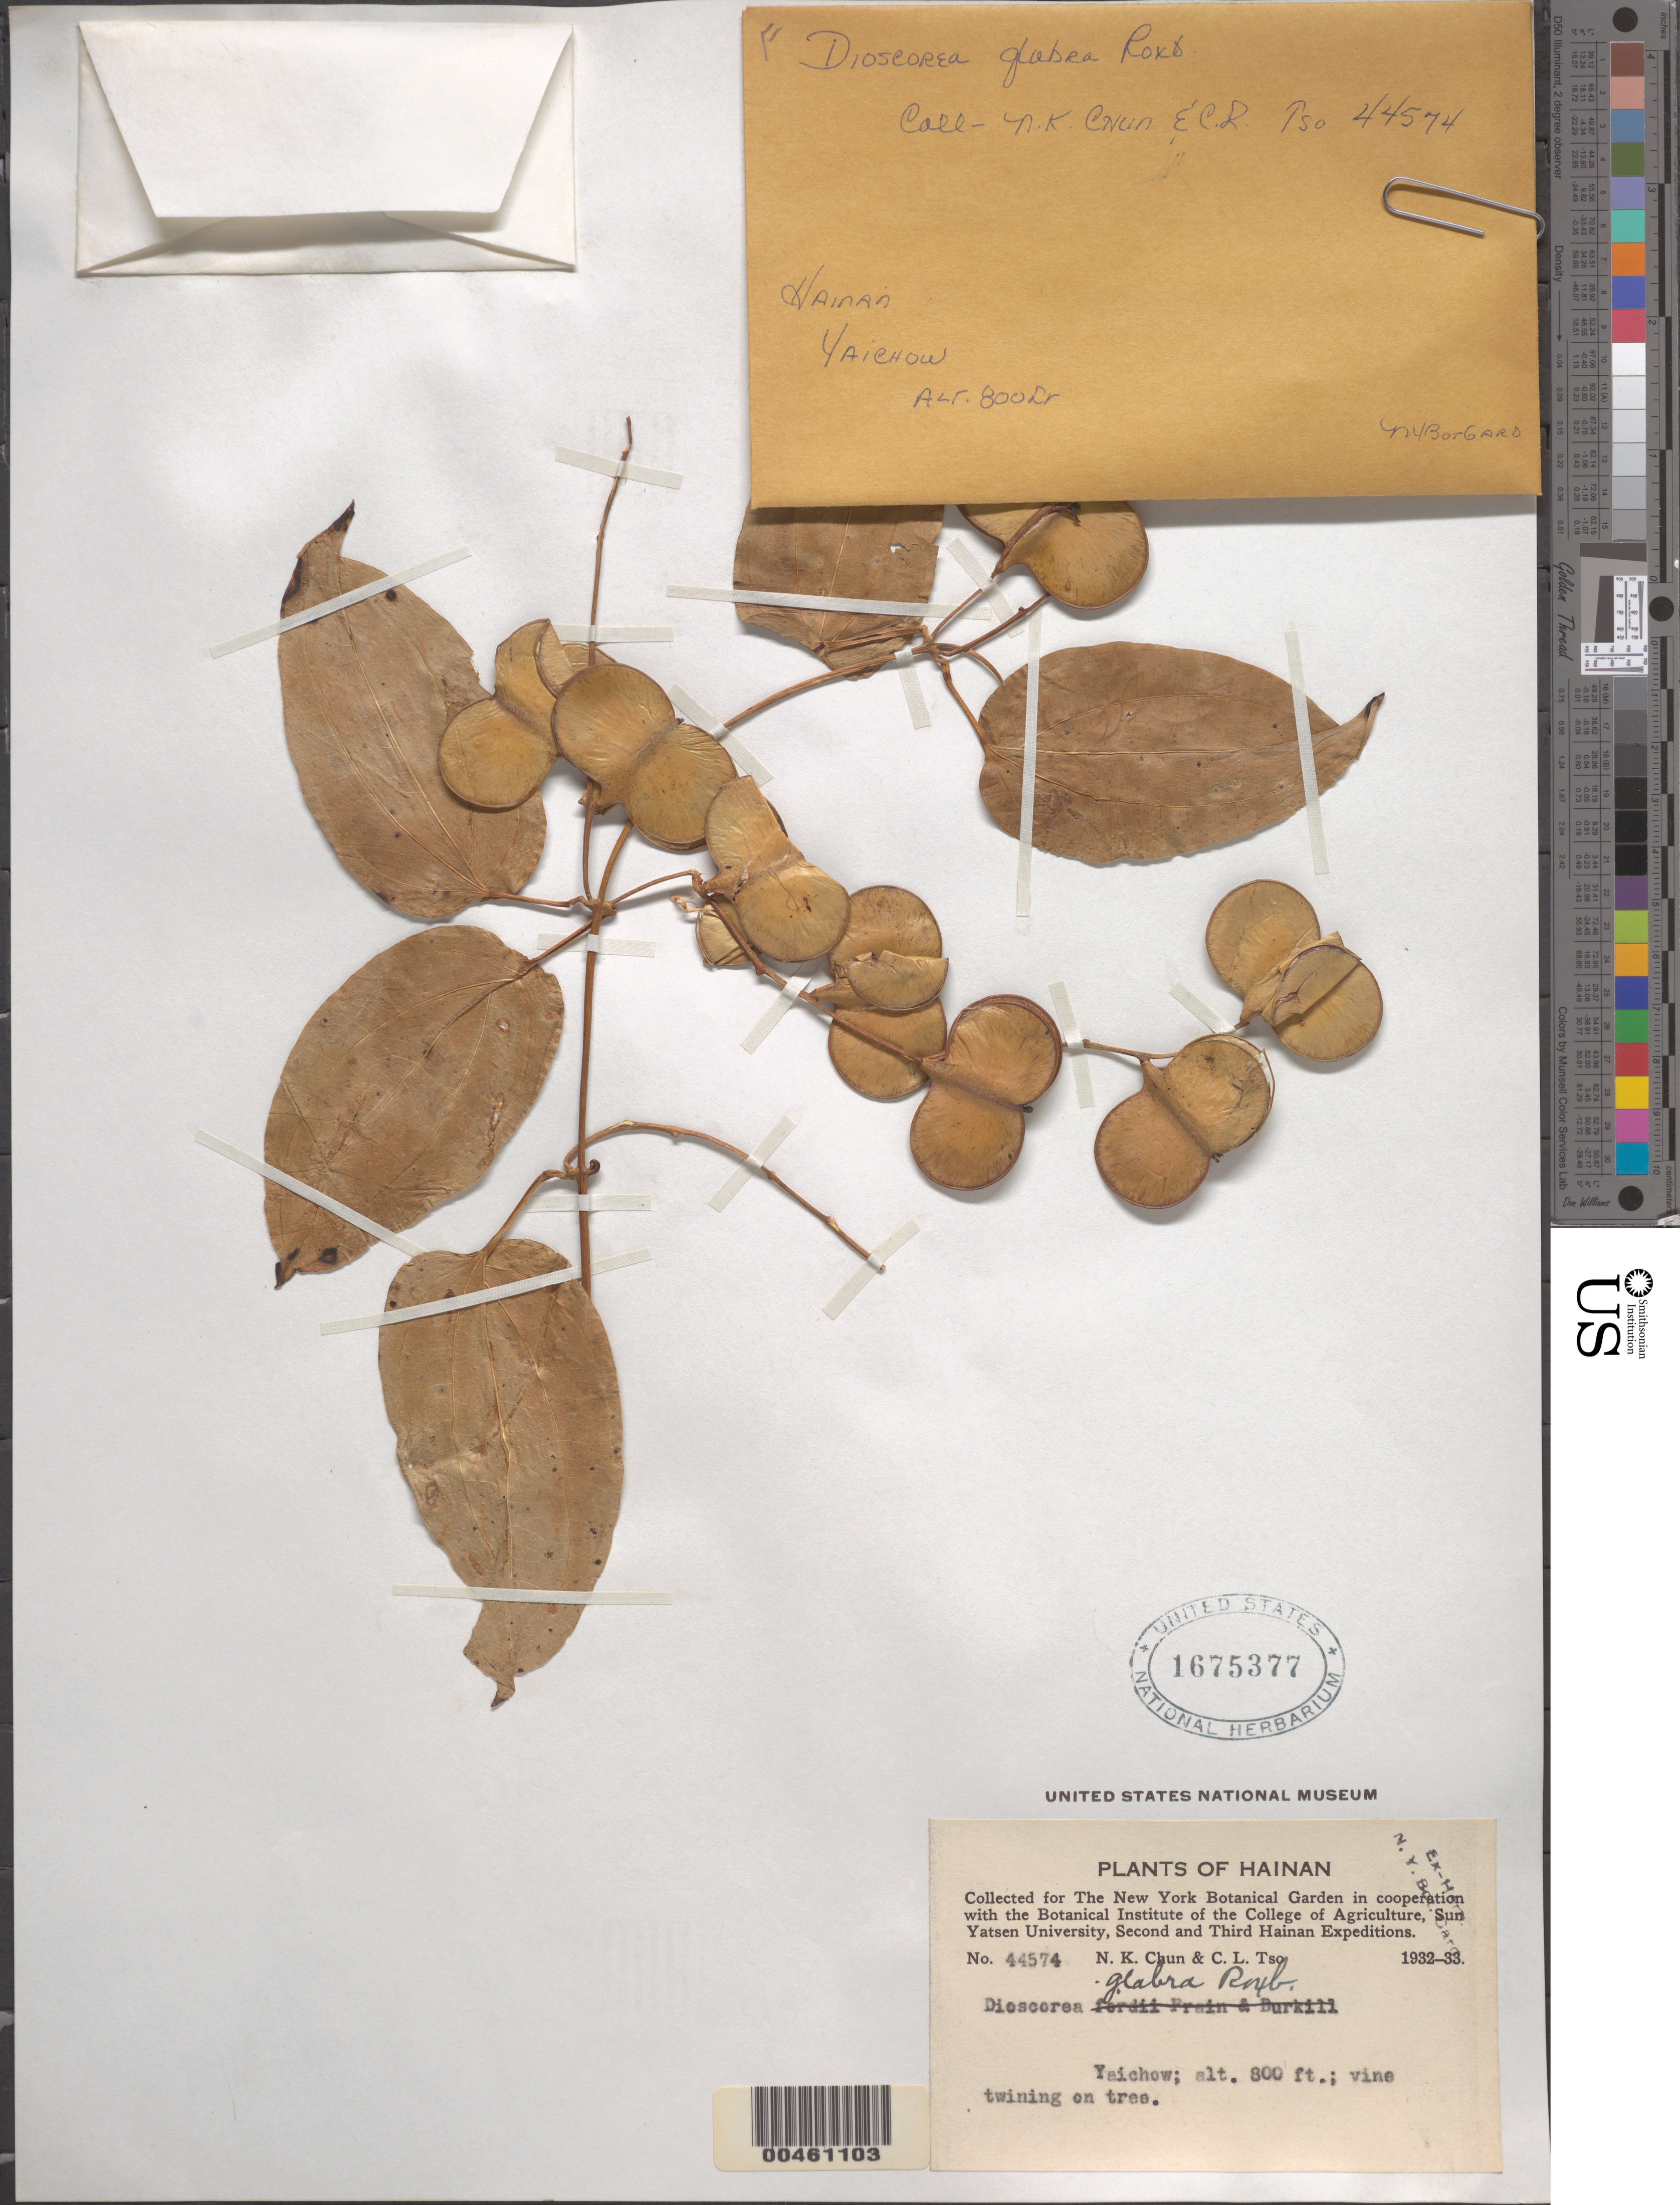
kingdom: Plantae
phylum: Tracheophyta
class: Liliopsida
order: Dioscoreales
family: Dioscoreaceae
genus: Dioscorea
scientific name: Dioscorea glabra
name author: Roxb.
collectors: N. K. Chun & C. Tso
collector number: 44574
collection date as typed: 1932 to -- --- 1933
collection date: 1932/1933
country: China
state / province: Hainan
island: Hainan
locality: (Yaichow District)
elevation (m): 244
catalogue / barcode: US 1675377